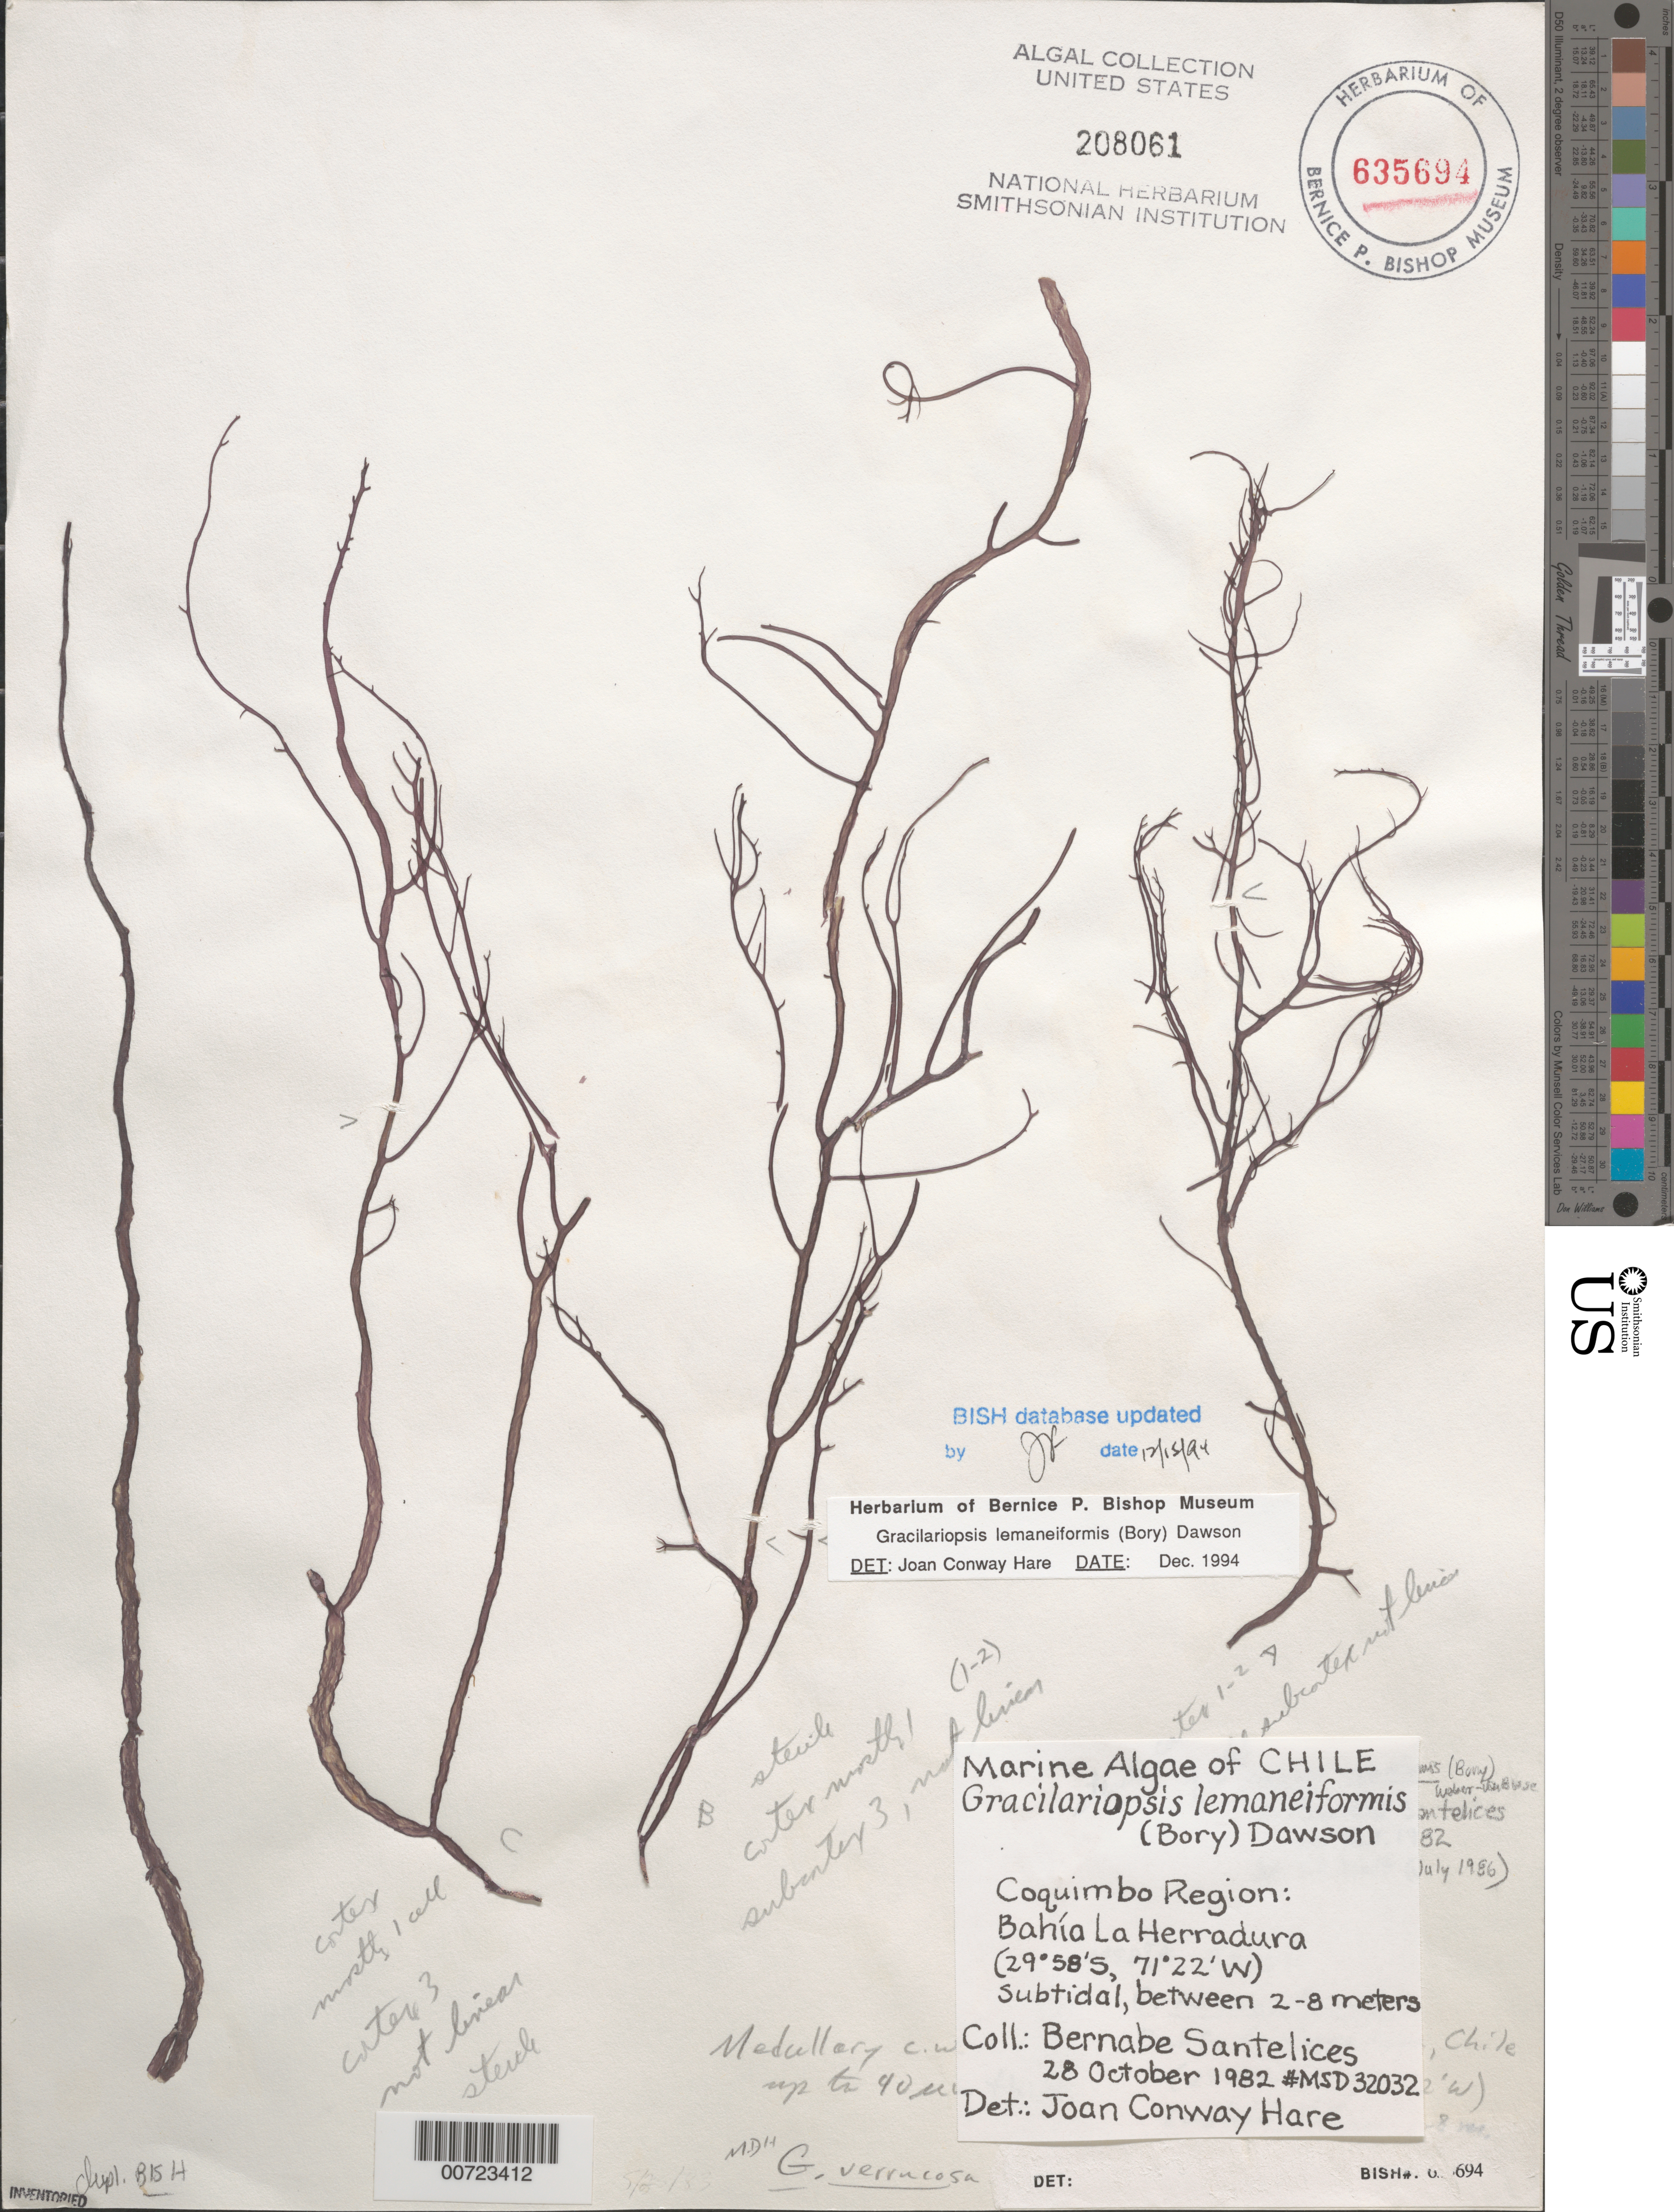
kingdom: Plantae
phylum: Rhodophyta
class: Florideophyceae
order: Gracilariales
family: Gracilariaceae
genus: Gracilariopsis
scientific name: Gracilariopsis lemaneiformis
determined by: Hare, Joan Conway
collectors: B. Santelices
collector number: MSD 32032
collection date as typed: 28 Oct 1982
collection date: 1982-10-28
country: Chile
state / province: Coquimbo (IV)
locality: Bahia La Herradura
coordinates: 29 58' S, 71 22' W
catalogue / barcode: US 208061